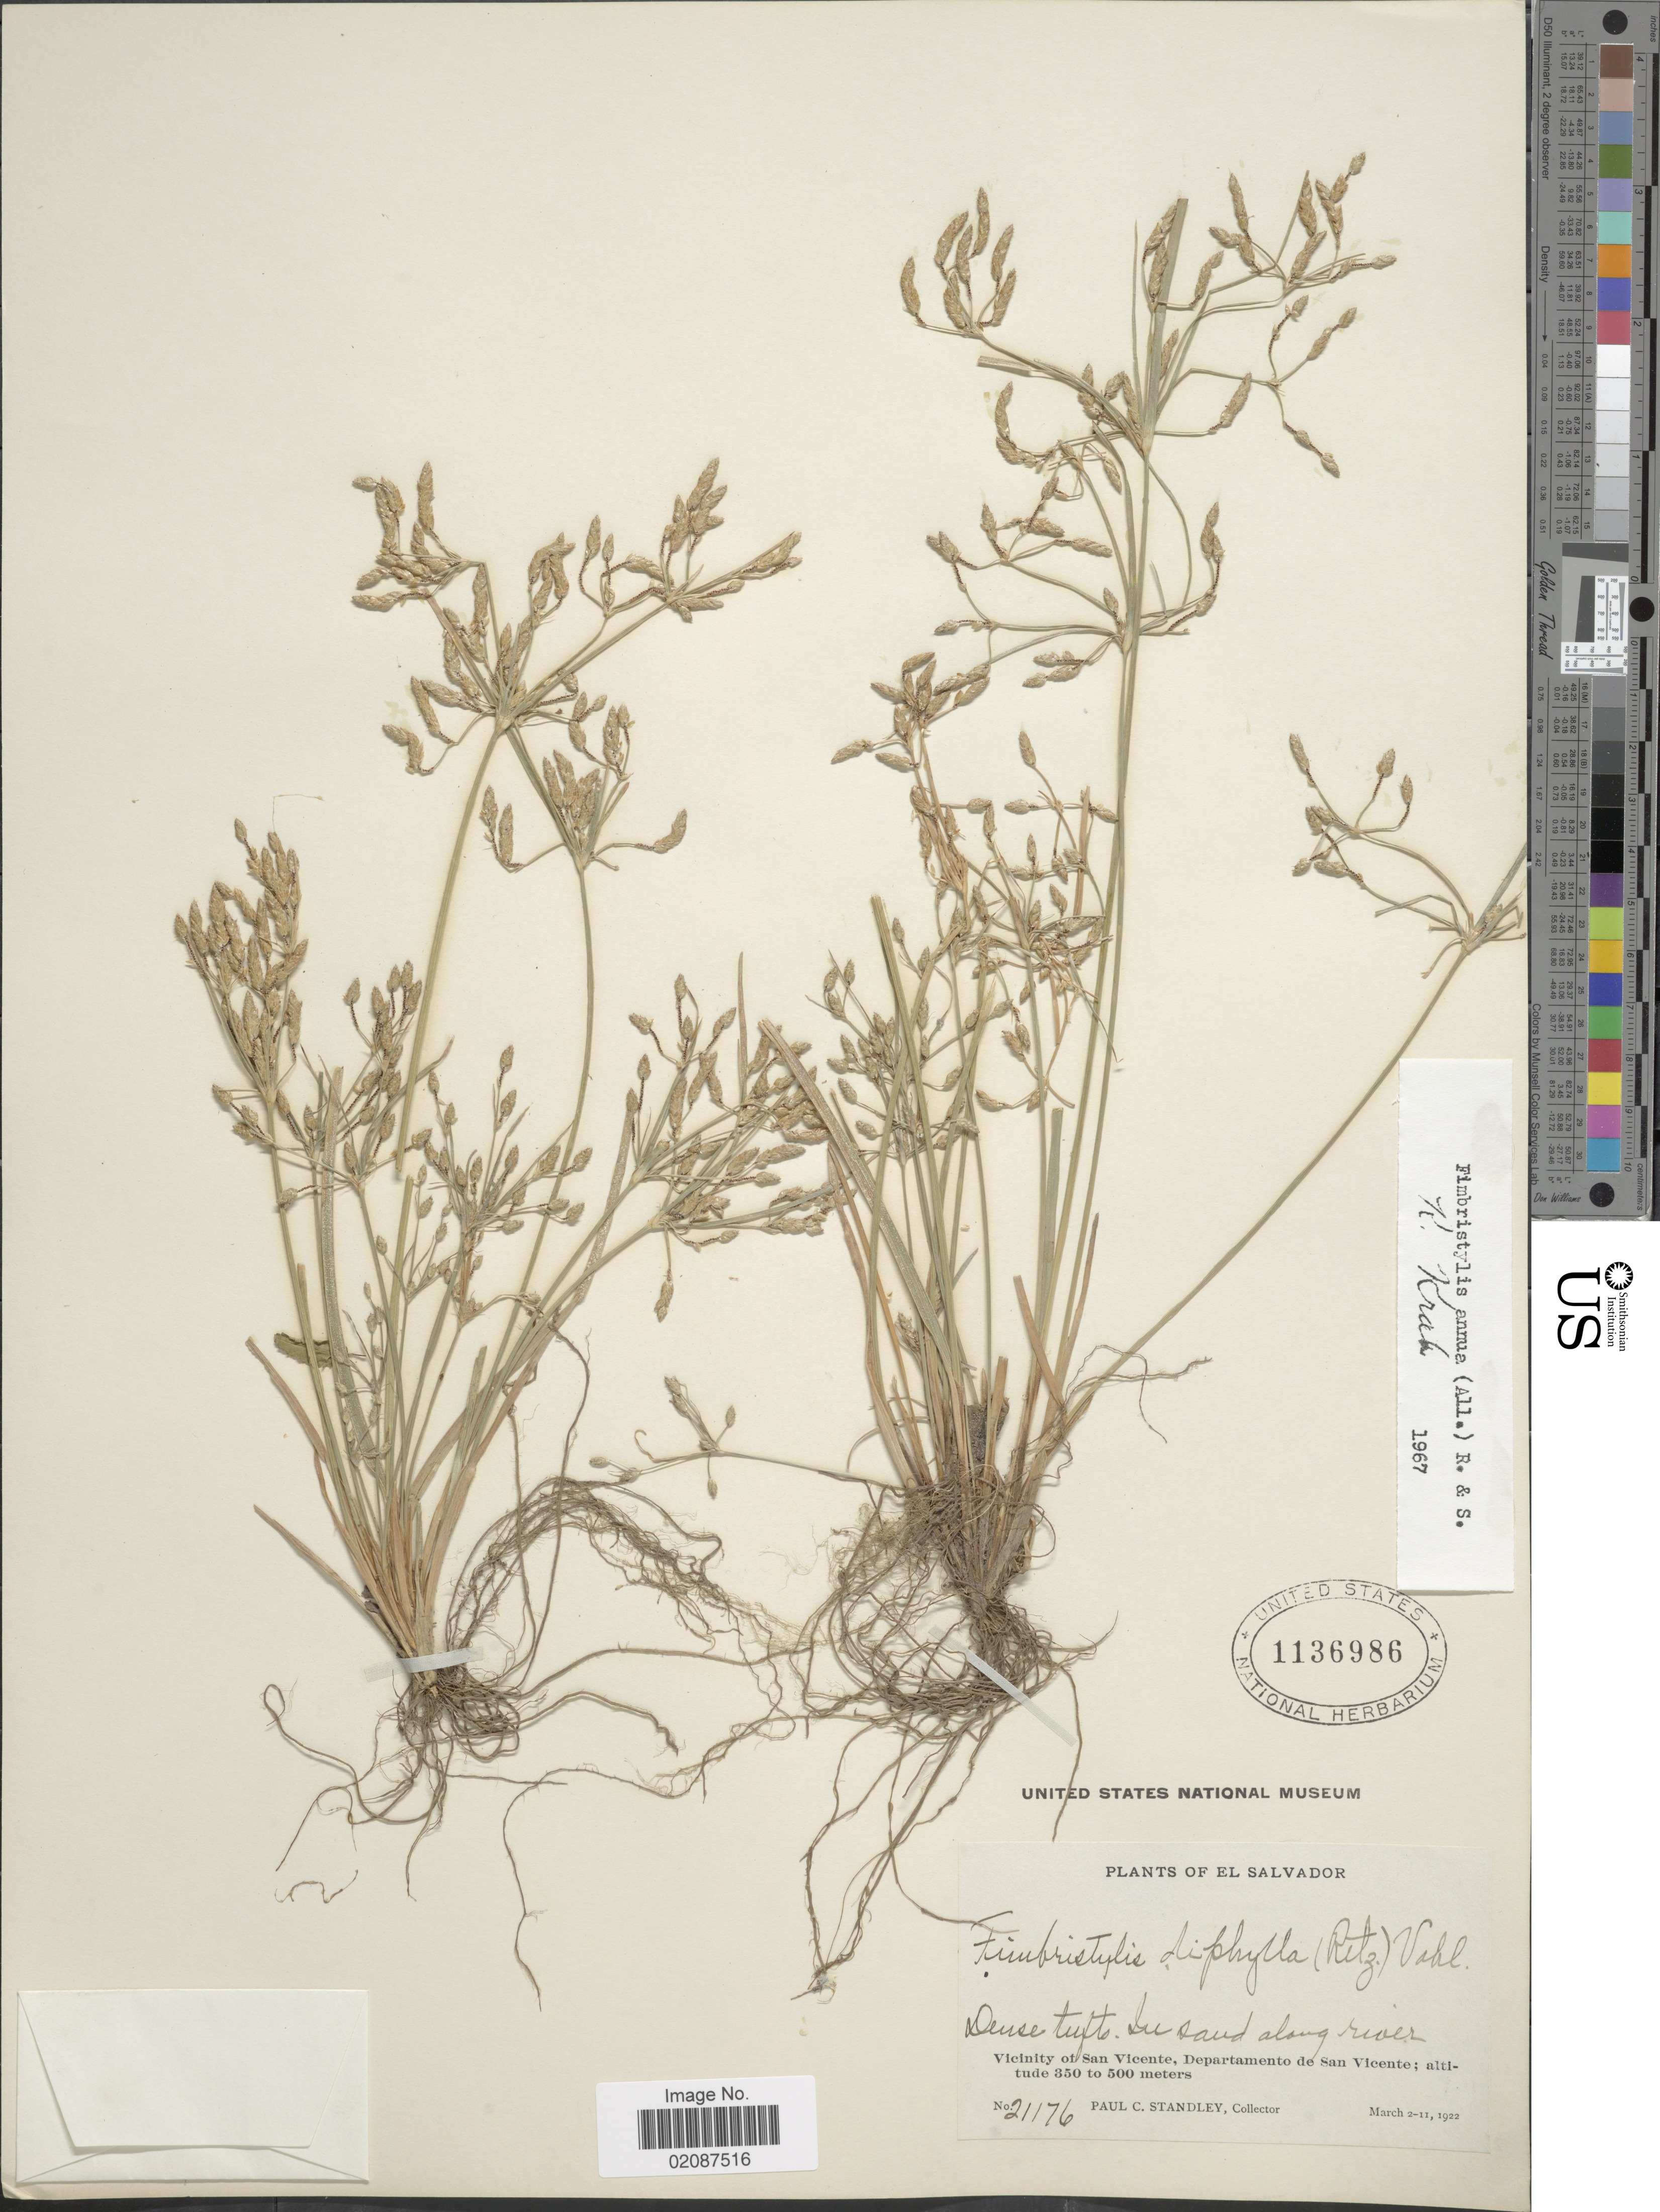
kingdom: Plantae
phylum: Tracheophyta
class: Liliopsida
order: Poales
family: Cyperaceae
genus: Fimbristylis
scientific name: Fimbristylis annua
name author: (All.) Roem. & Schult.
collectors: P. C. Standley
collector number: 21176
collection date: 1922-03-02/1922-03-11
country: El Salvador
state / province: San Vincente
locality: Vicinity of San Vicente, Departamento de San Vicente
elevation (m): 35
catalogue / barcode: US 1136986